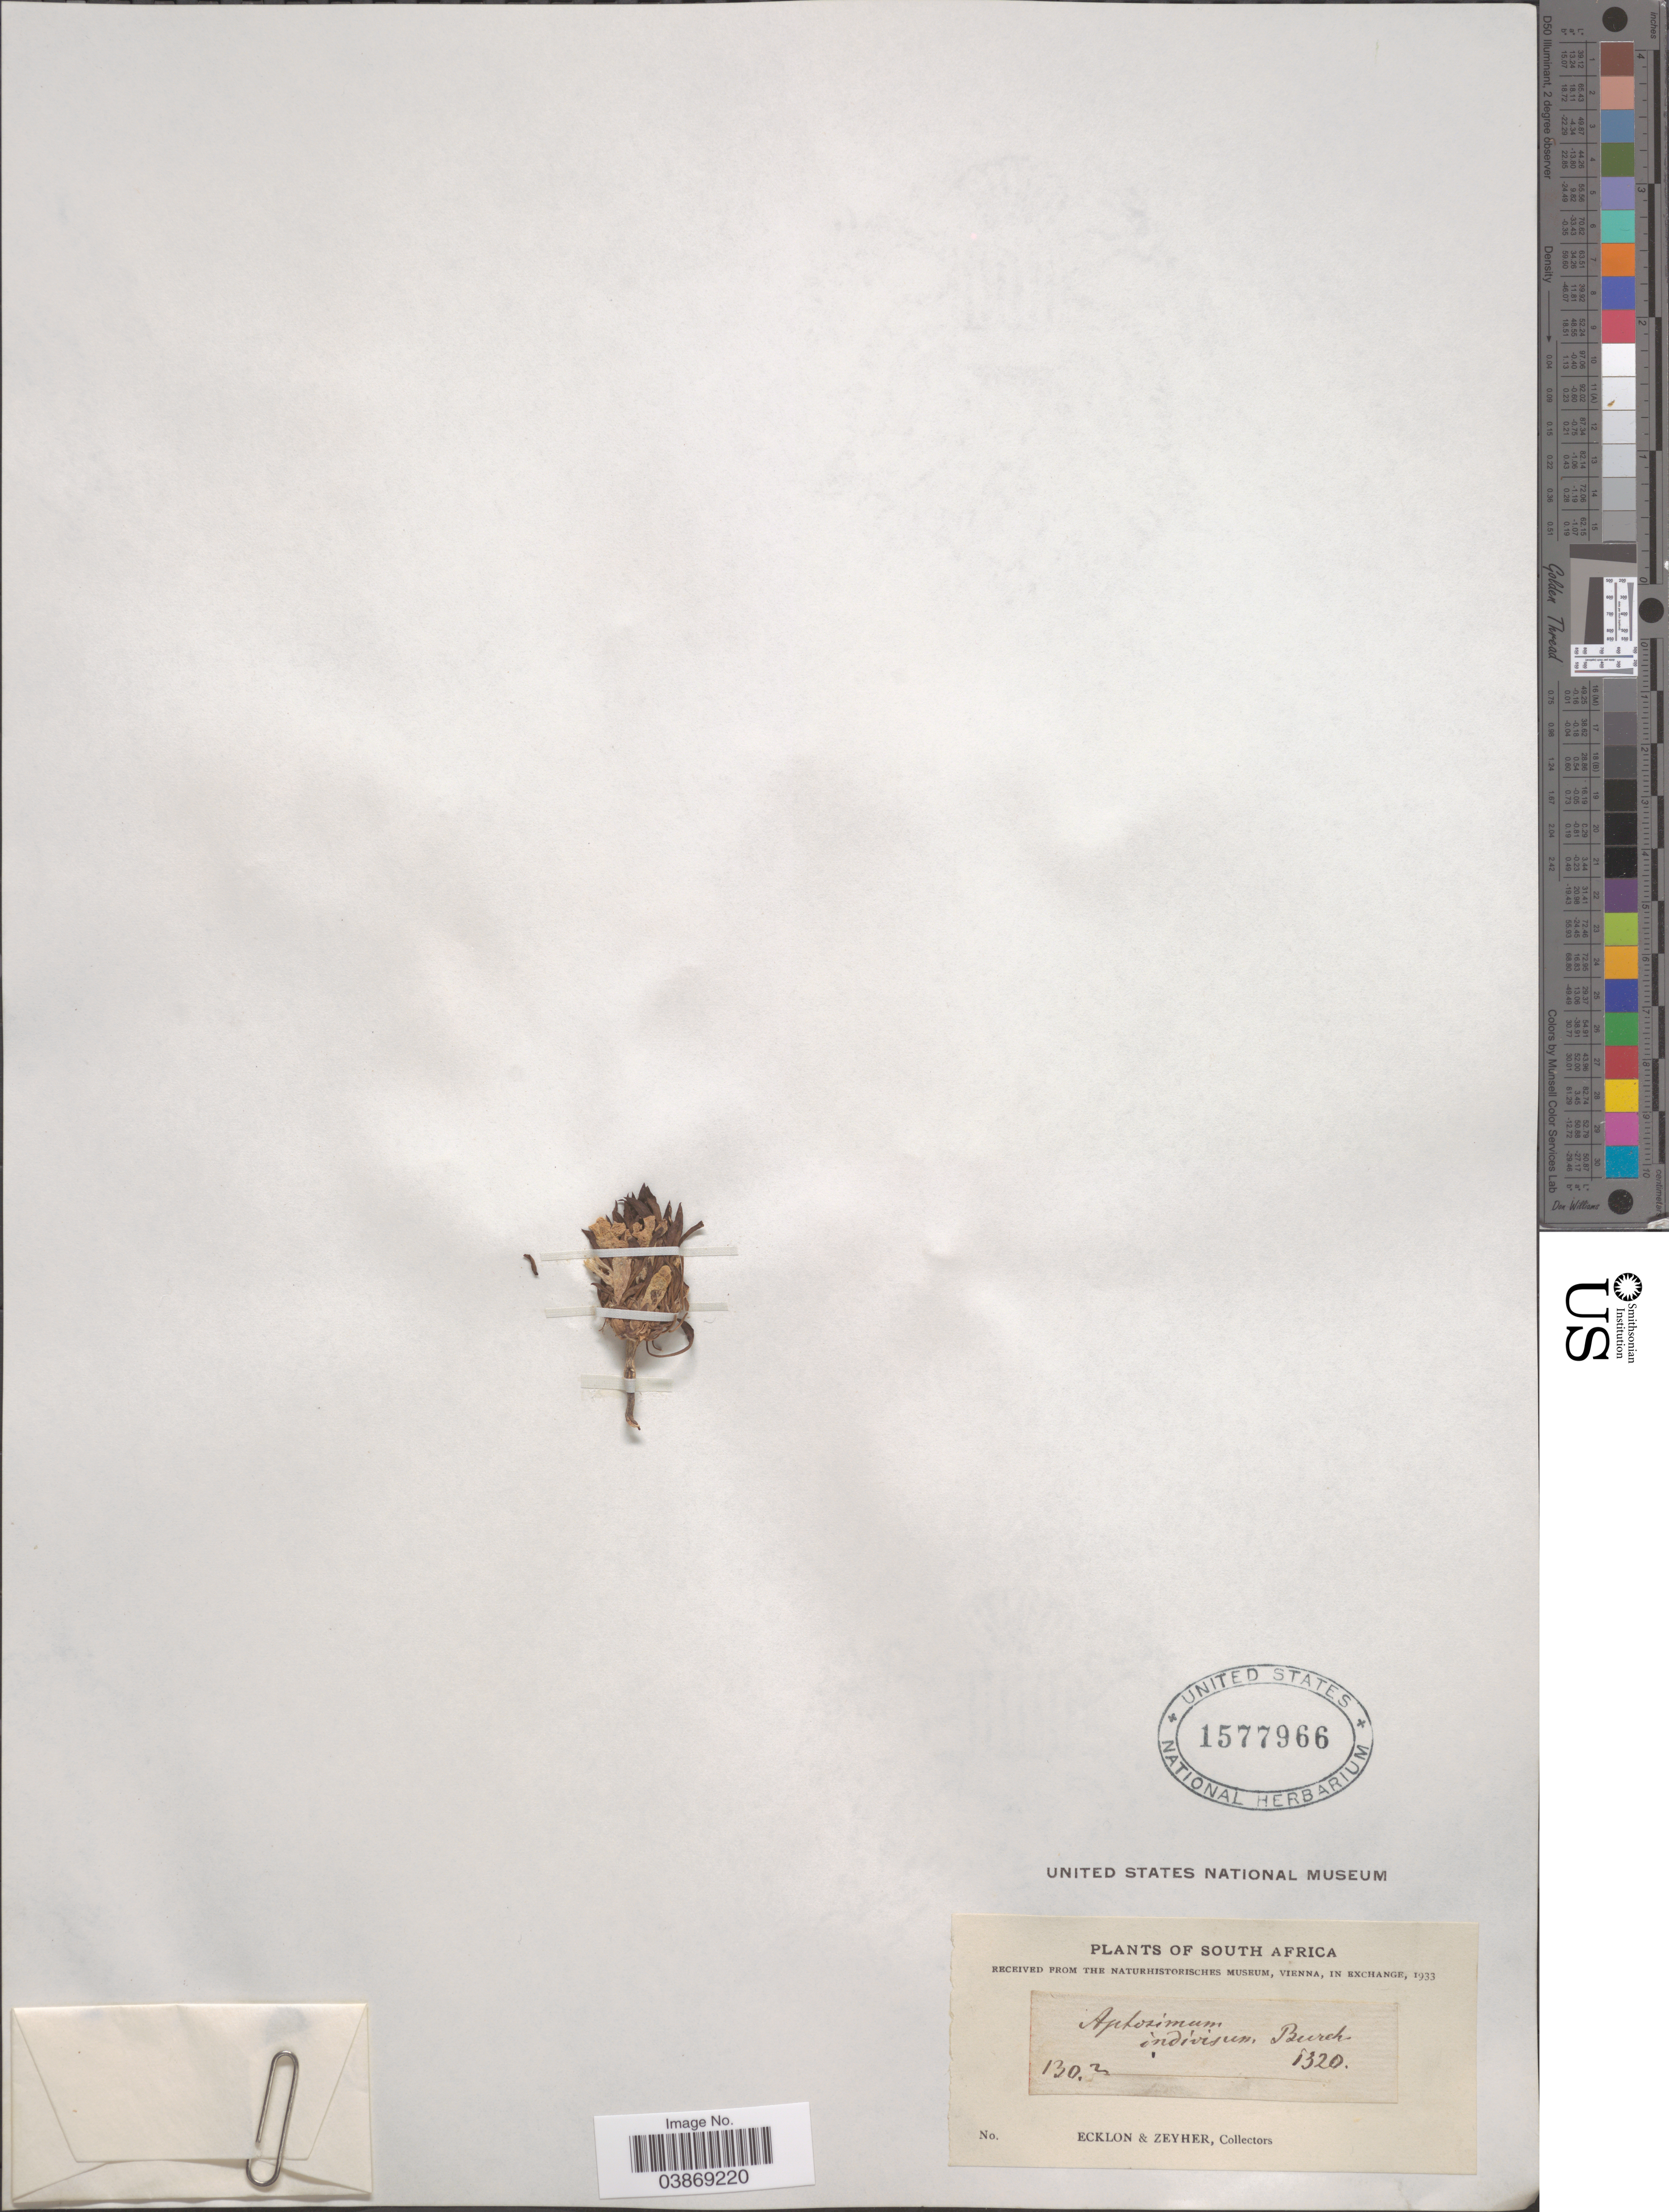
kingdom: Plantae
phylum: Tracheophyta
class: Magnoliopsida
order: Lamiales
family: Scrophulariaceae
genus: Aptosimum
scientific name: Aptosimum indivisum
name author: Burch. ex Benth.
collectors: -. Ecklon & -. Zeyher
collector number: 130.2*?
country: South Africa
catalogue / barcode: US 1577966